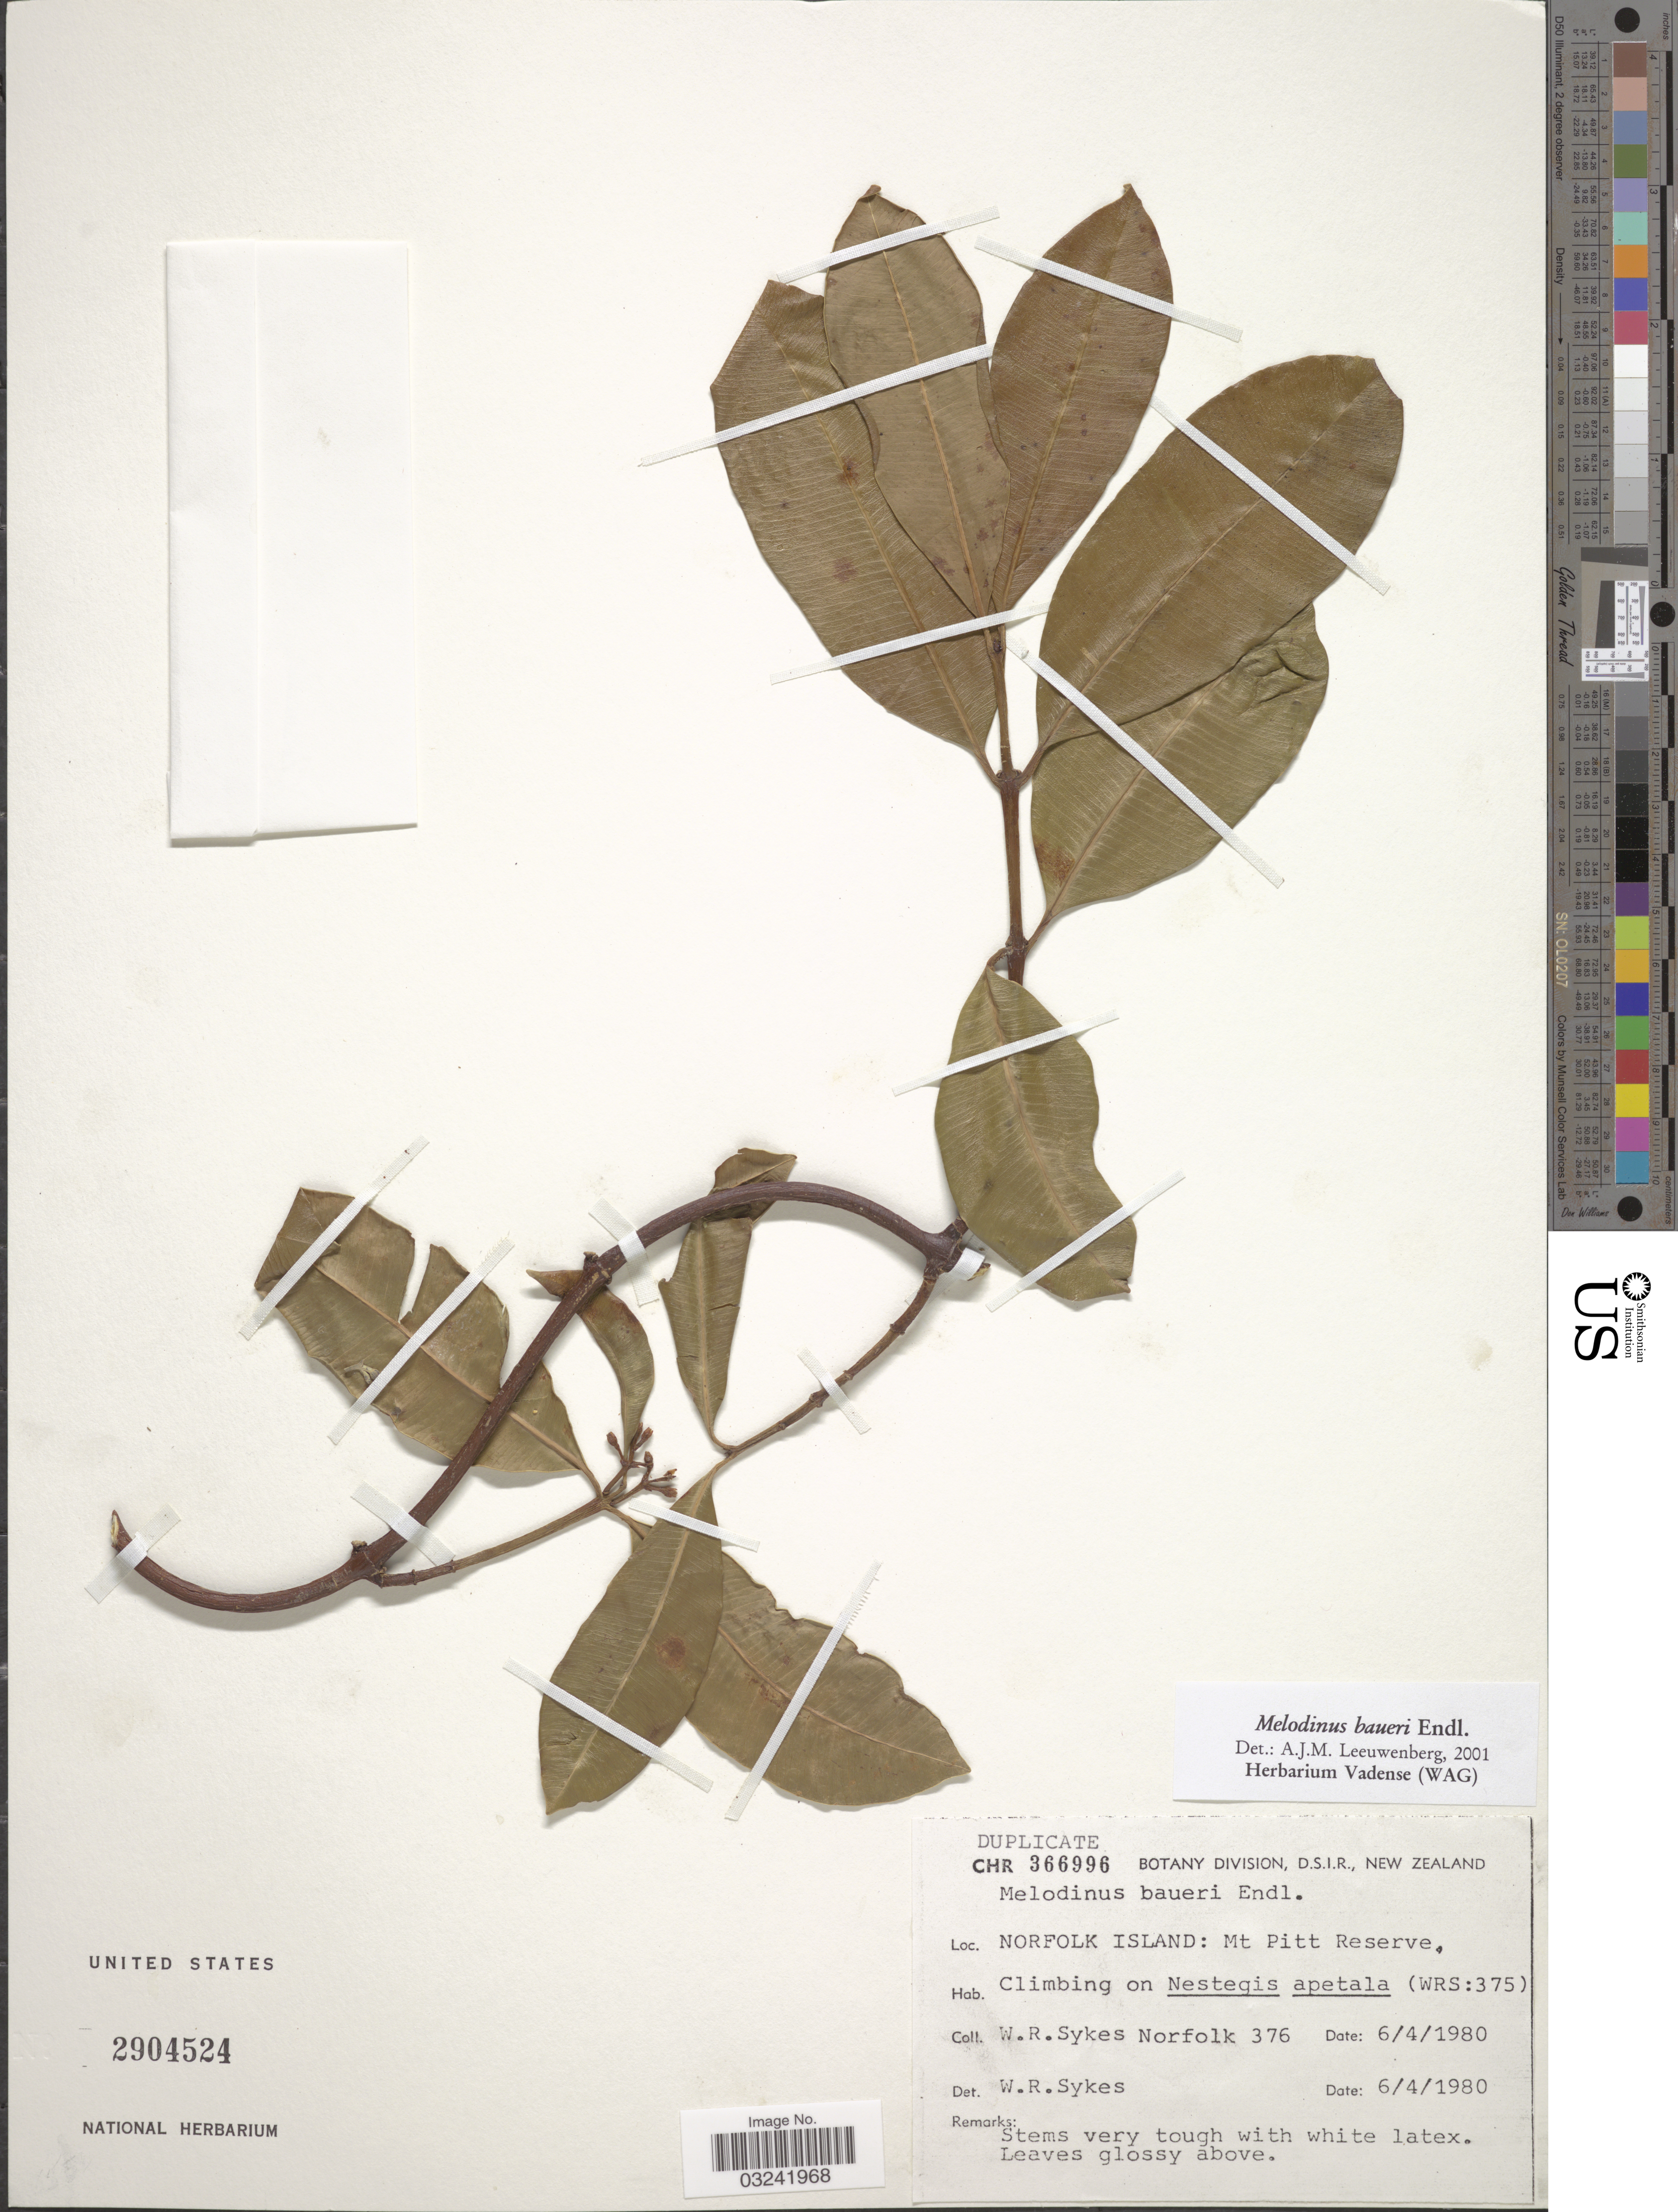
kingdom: Plantae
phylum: Tracheophyta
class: Magnoliopsida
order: Gentianales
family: Apocynaceae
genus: Melodinus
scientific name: Melodinus baueri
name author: Endl.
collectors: W. R. Sykes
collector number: Norfolk 376?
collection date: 1980-04-06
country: Australia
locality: Norfolk Island: Mt Pitt Reserve.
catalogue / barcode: US 2904524